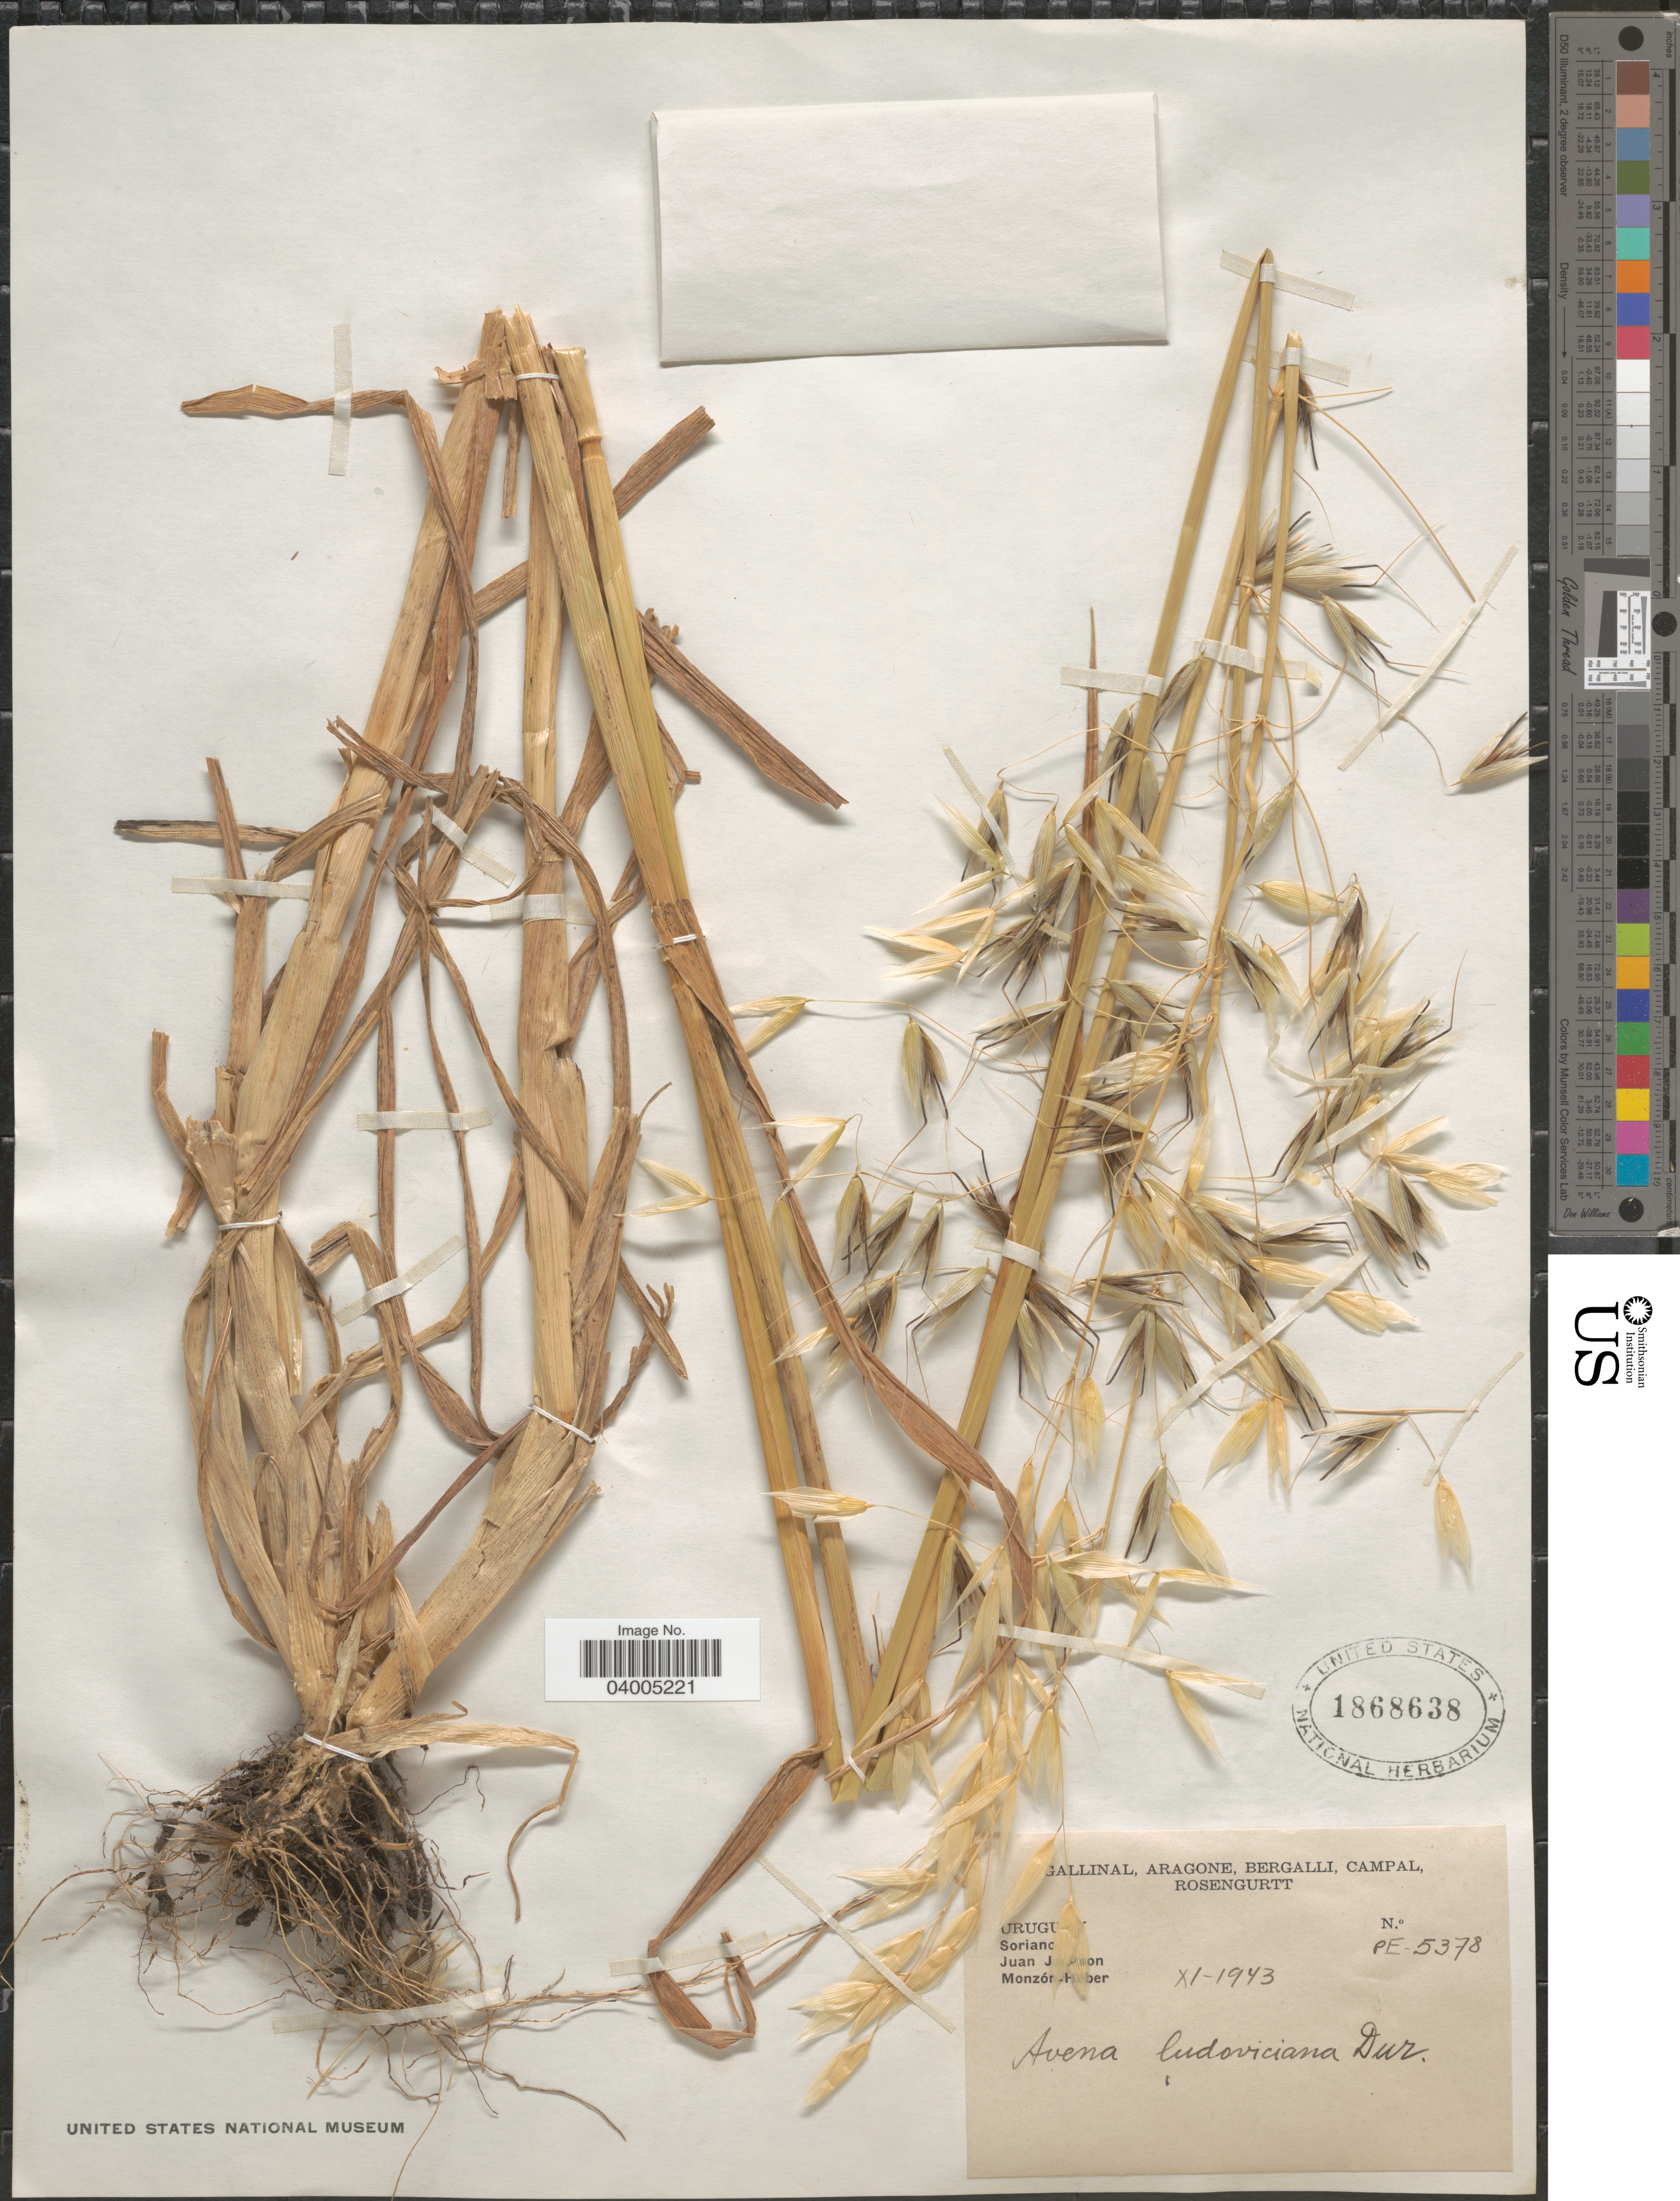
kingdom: Plantae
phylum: Tracheophyta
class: Liliopsida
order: Poales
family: Poaceae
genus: Avena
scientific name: Avena nuda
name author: L.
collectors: -. Gallinal, -- Aragone, -- Bergalli, -- Campal & Rosengurtt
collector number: PE-5378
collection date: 1943-11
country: Uruguay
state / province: Soriano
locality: Juan Jackson. Monzón-Heber.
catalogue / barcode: US 1868638